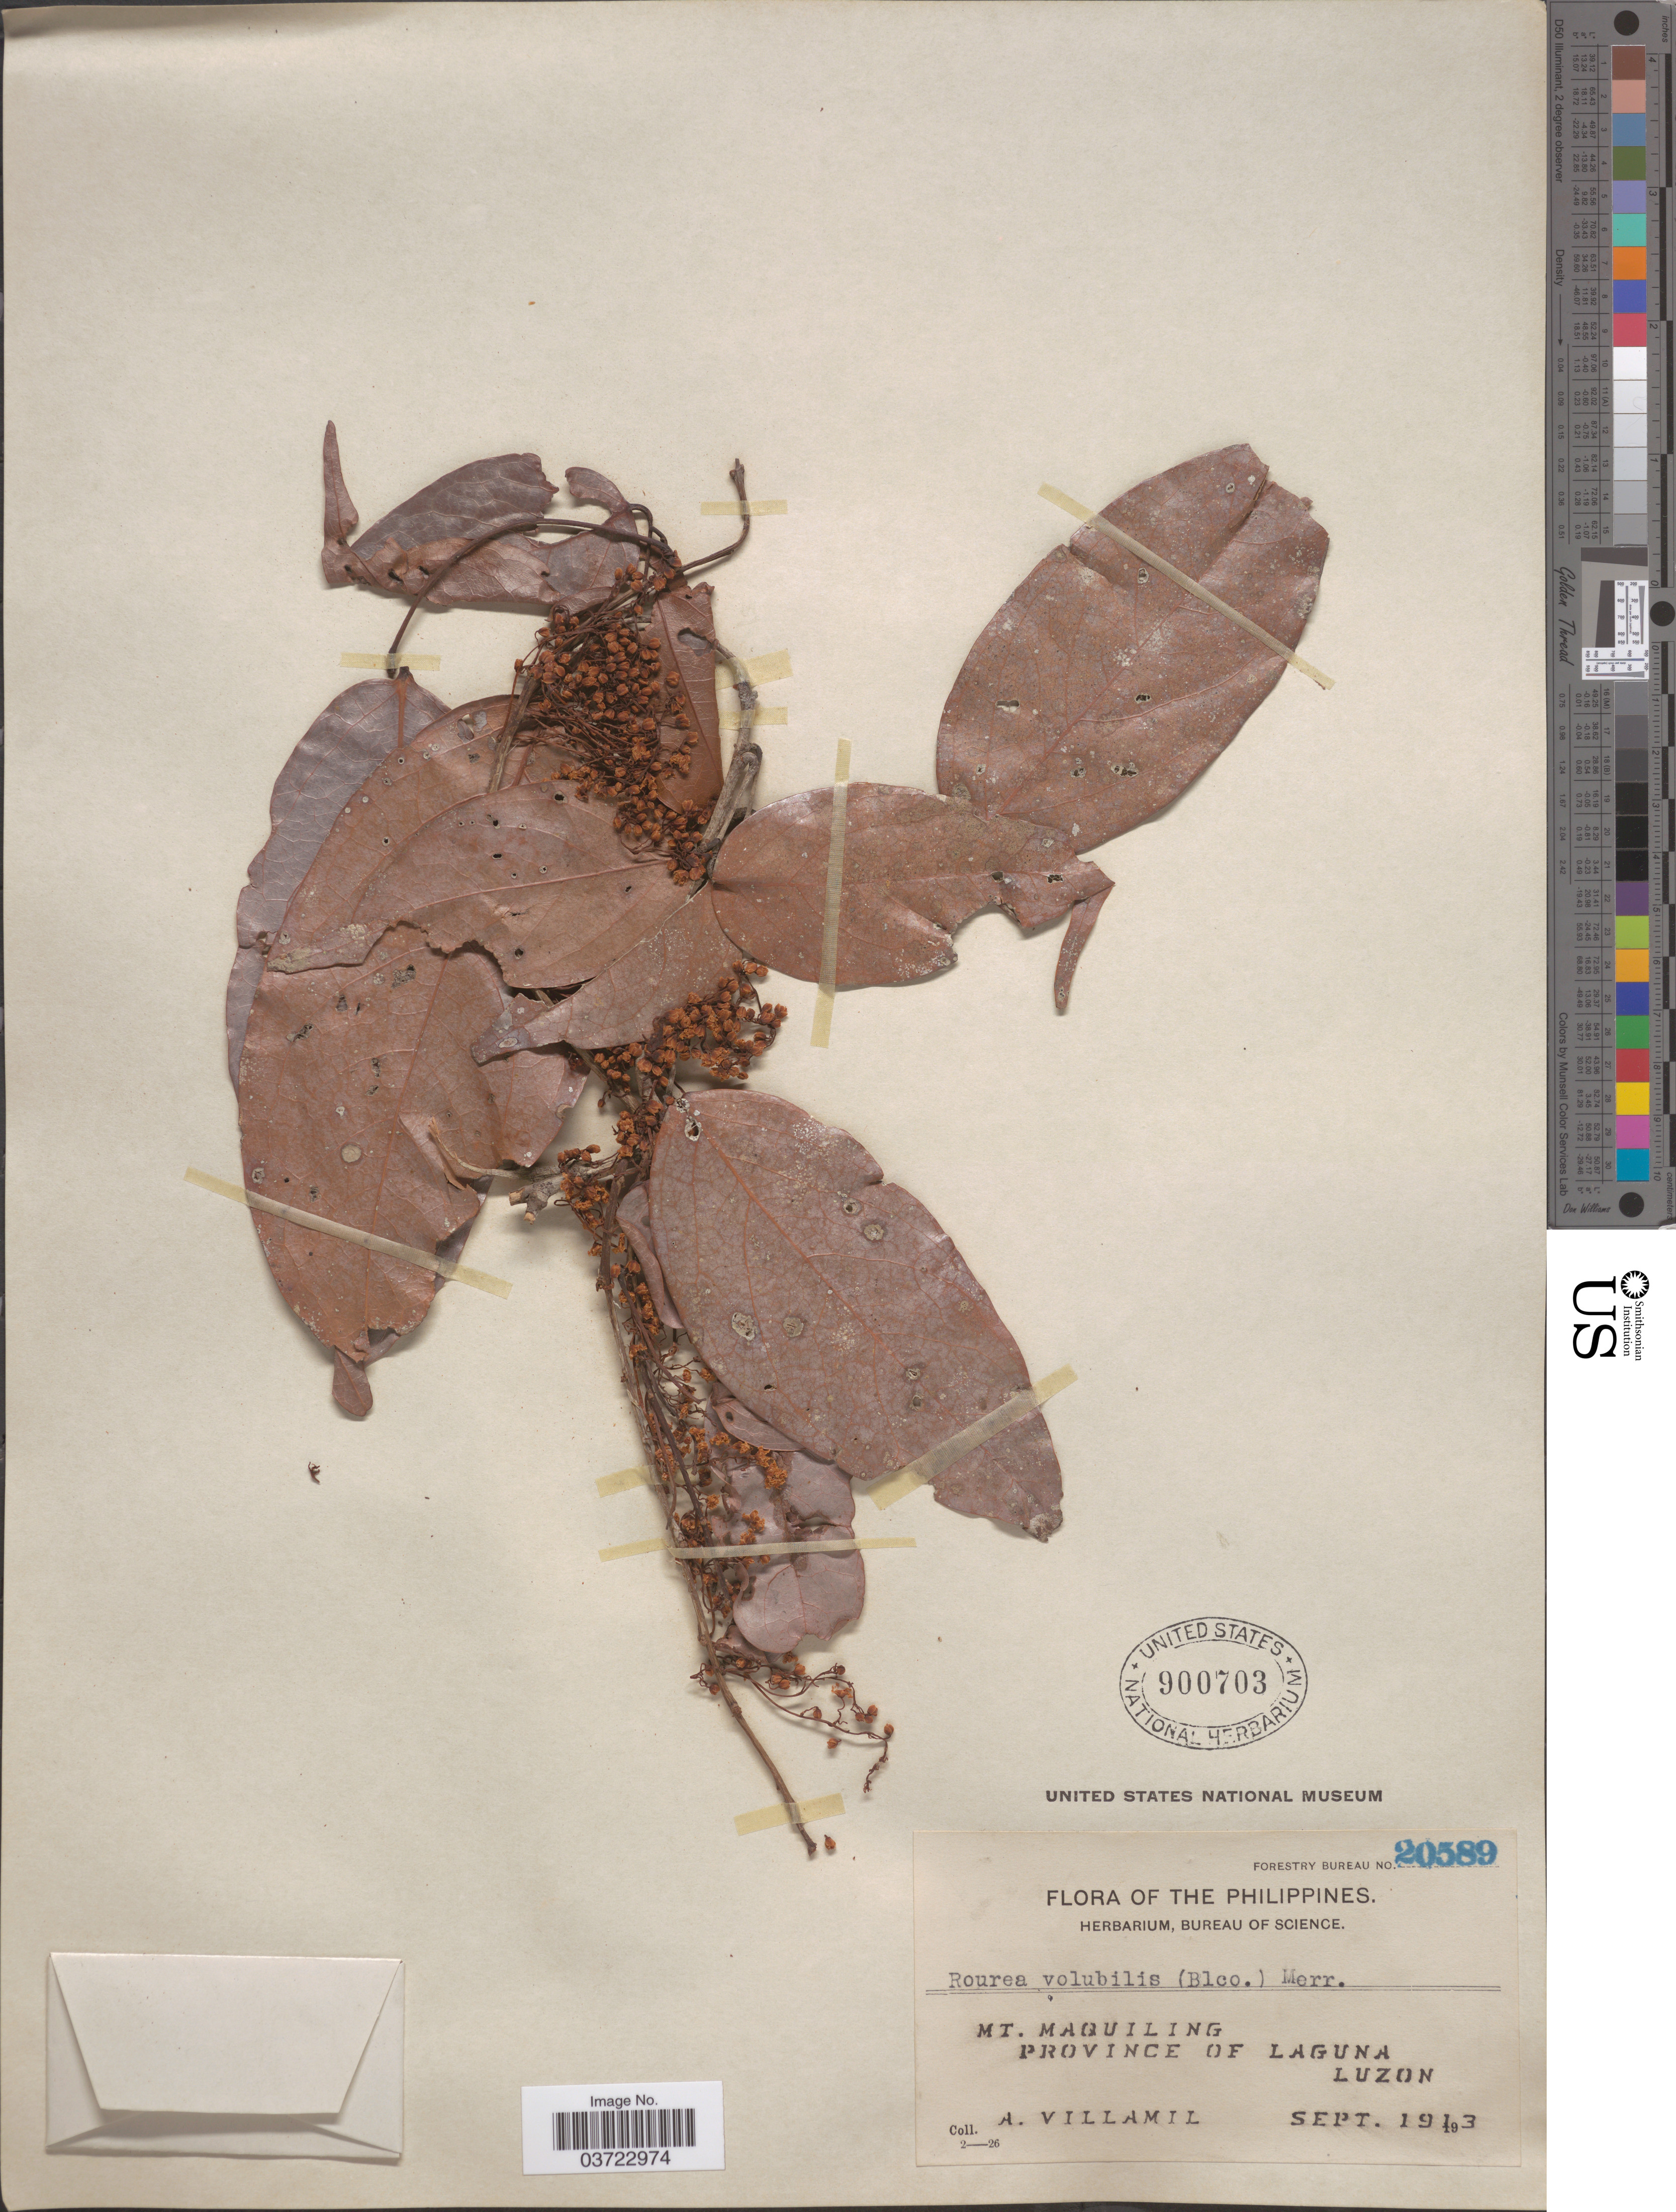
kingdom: Plantae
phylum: Tracheophyta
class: Magnoliopsida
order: Oxalidales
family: Connaraceae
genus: Rourea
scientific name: Rourea volubilis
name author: Merr.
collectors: A. Villamil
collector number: Forestry Bureau 20589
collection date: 1913-09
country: Philippines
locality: Mt. Maquiling. Province of Laguna. Luzon.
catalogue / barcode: US 900703